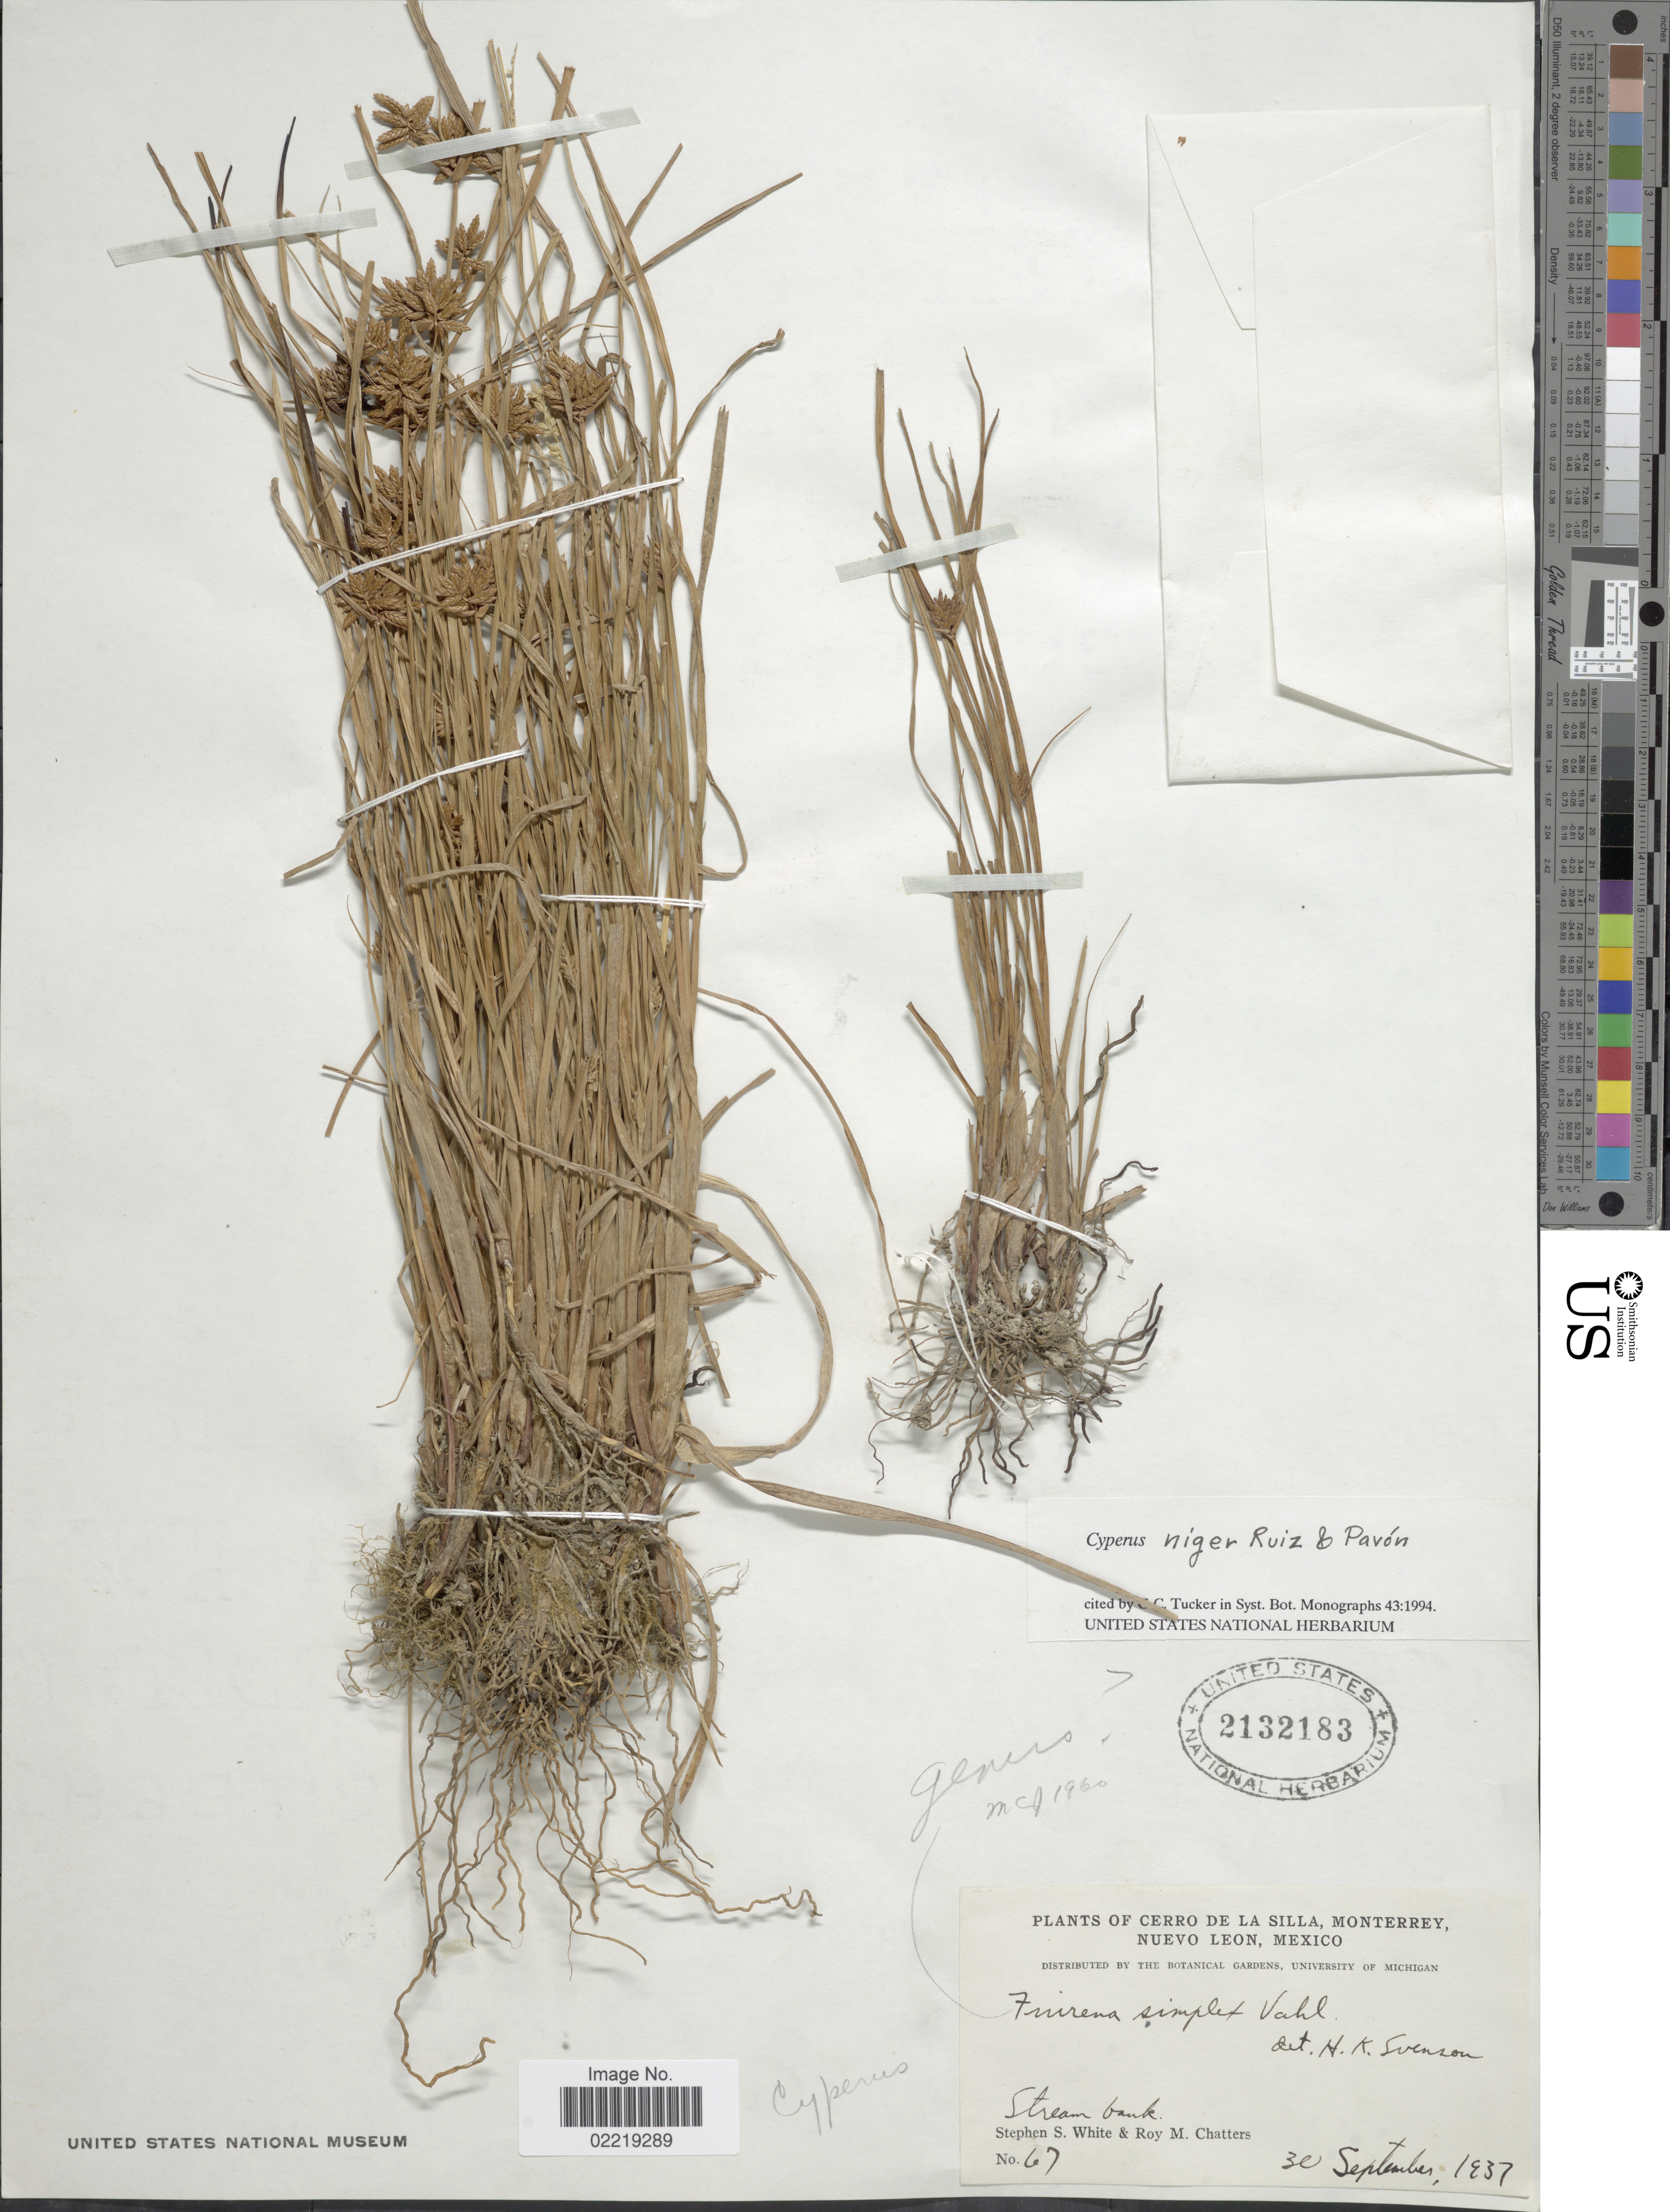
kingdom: Plantae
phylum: Tracheophyta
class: Liliopsida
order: Poales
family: Cyperaceae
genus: Cyperus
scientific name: Cyperus niger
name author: Ruiz & Pav.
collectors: S. S. White & R. Chatters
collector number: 67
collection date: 1937-09-30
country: Mexico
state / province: Nuevo León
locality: Cerro de la Silla, Monterrey, Nuevo Leon, Mexico, Stream bank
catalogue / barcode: US 2132183